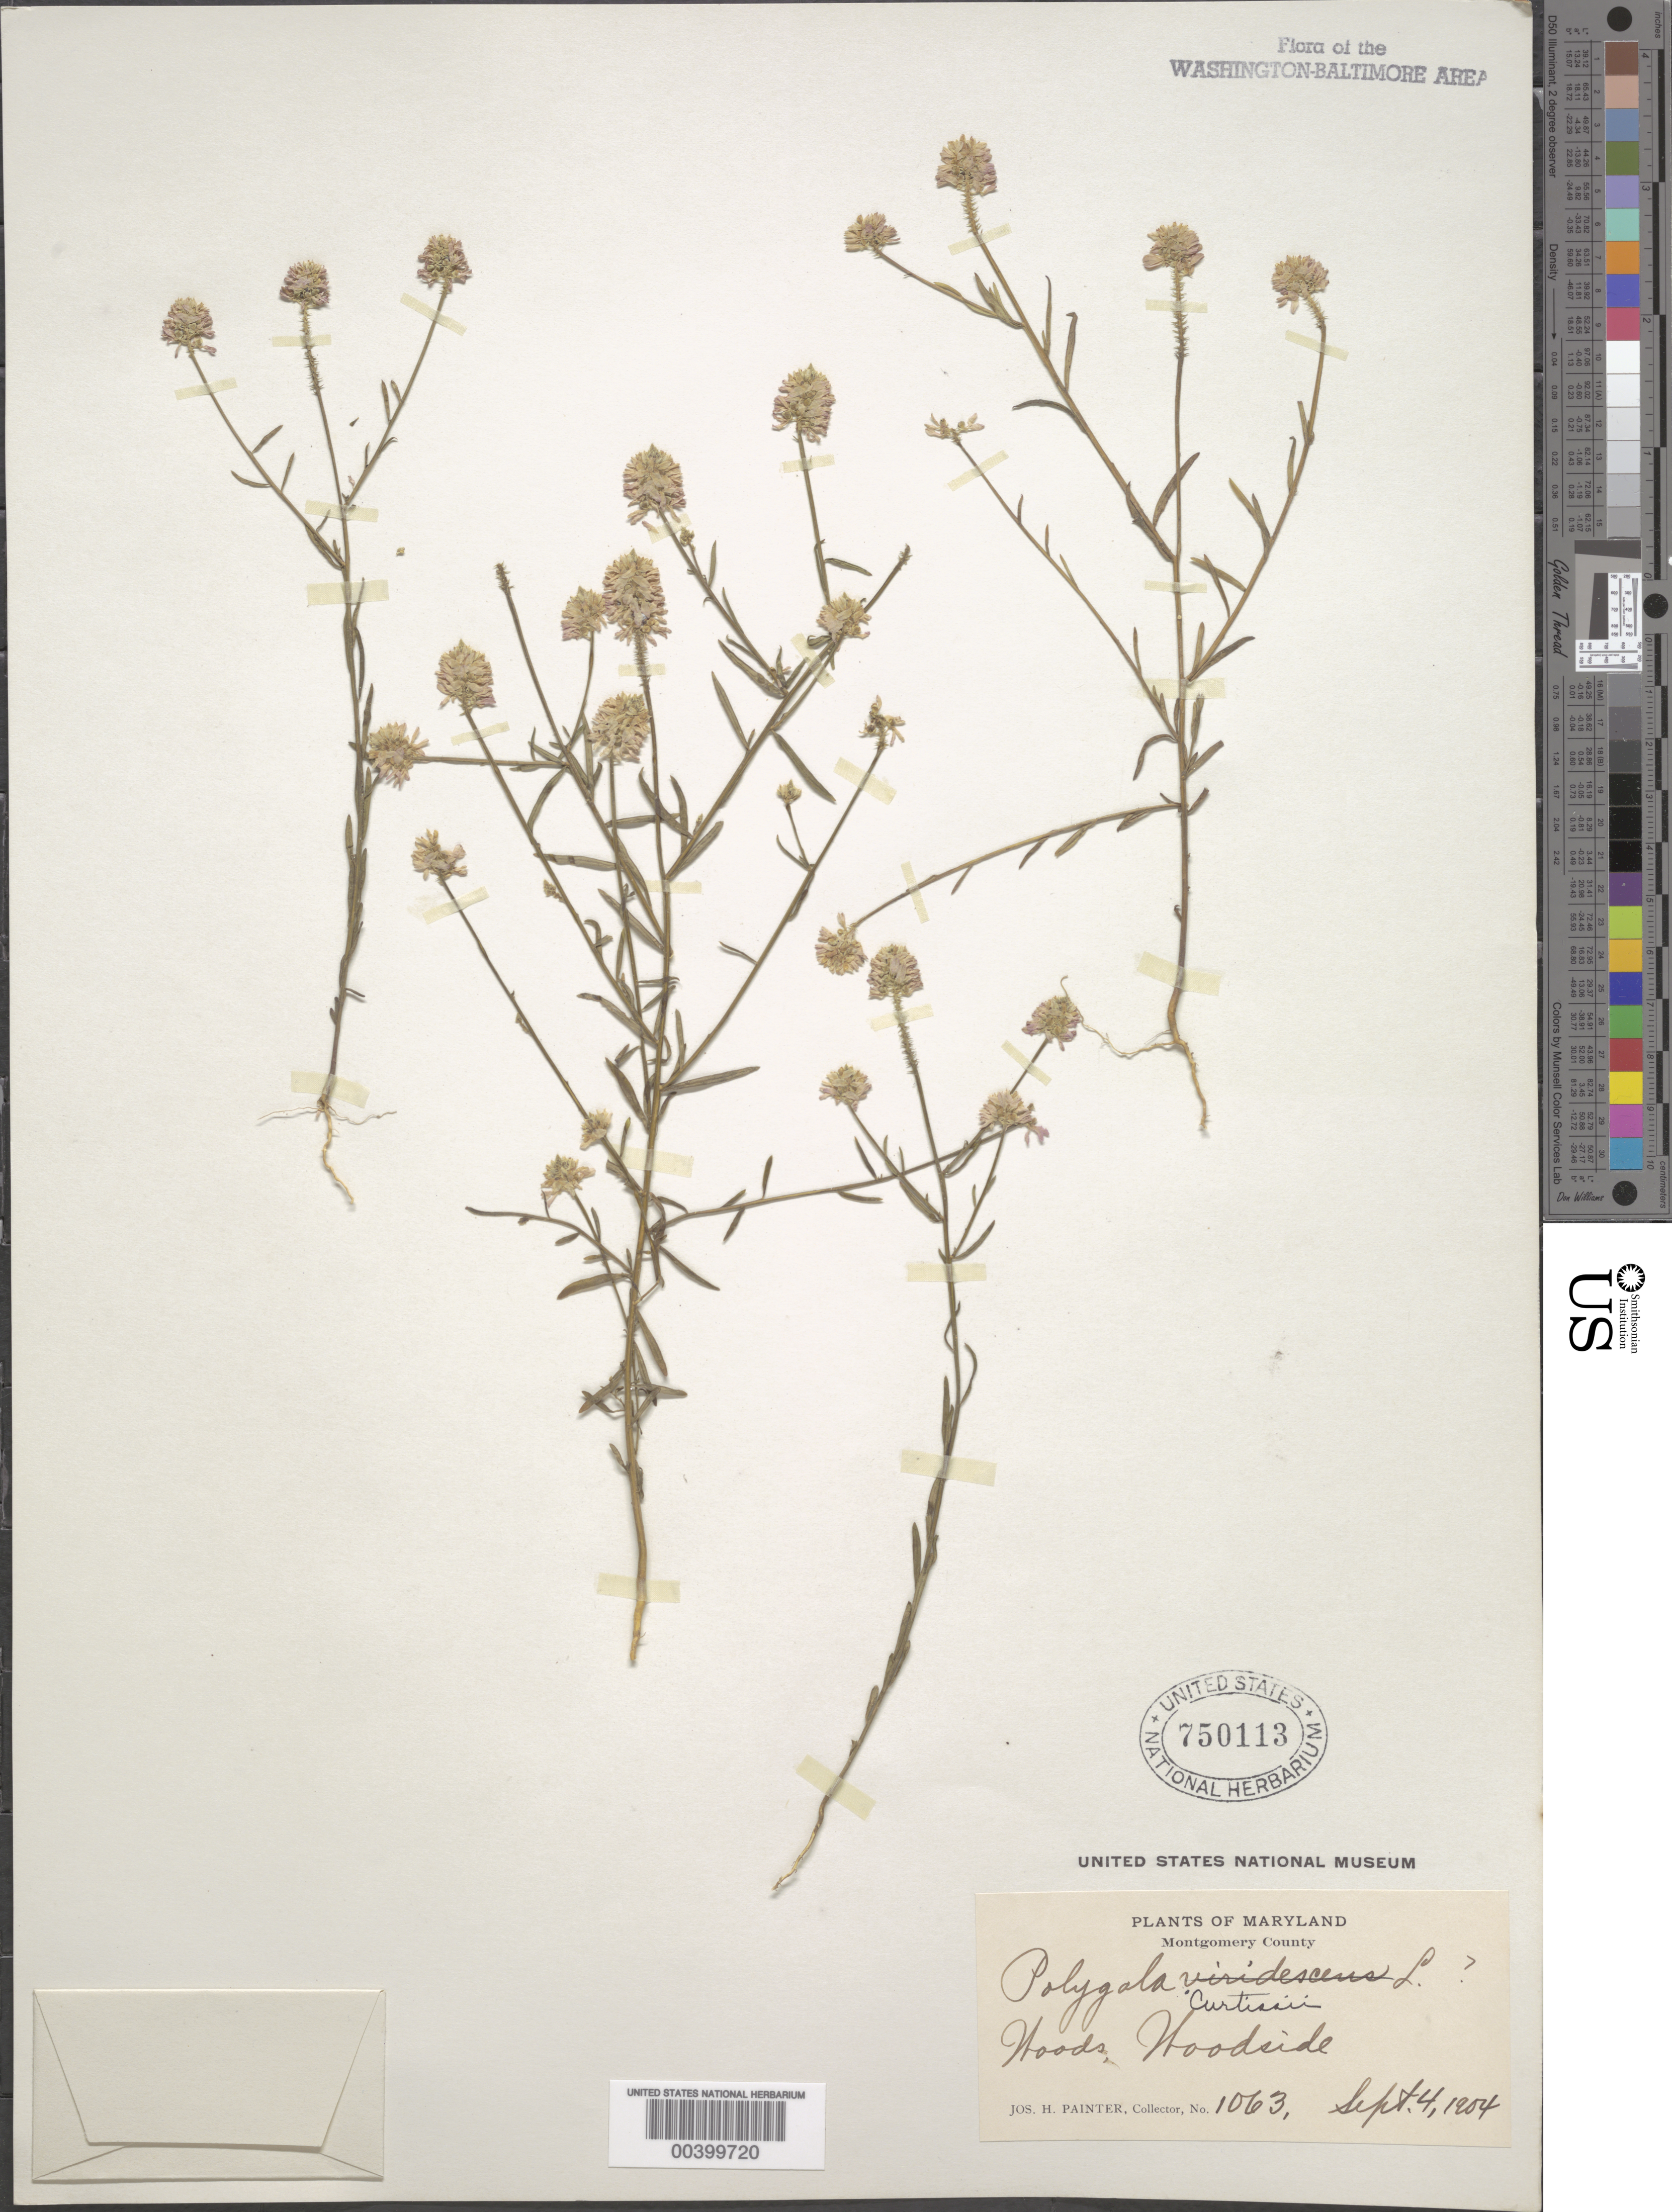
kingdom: Plantae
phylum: Tracheophyta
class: Magnoliopsida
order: Fabales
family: Polygalaceae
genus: Polygala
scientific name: Polygala curtissii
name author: A. Gray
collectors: J. H. Painter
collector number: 1063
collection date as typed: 04 Sep 1904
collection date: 1904-09-04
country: United States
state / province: Maryland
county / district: Montgomery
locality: Woodside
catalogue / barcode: US 750113